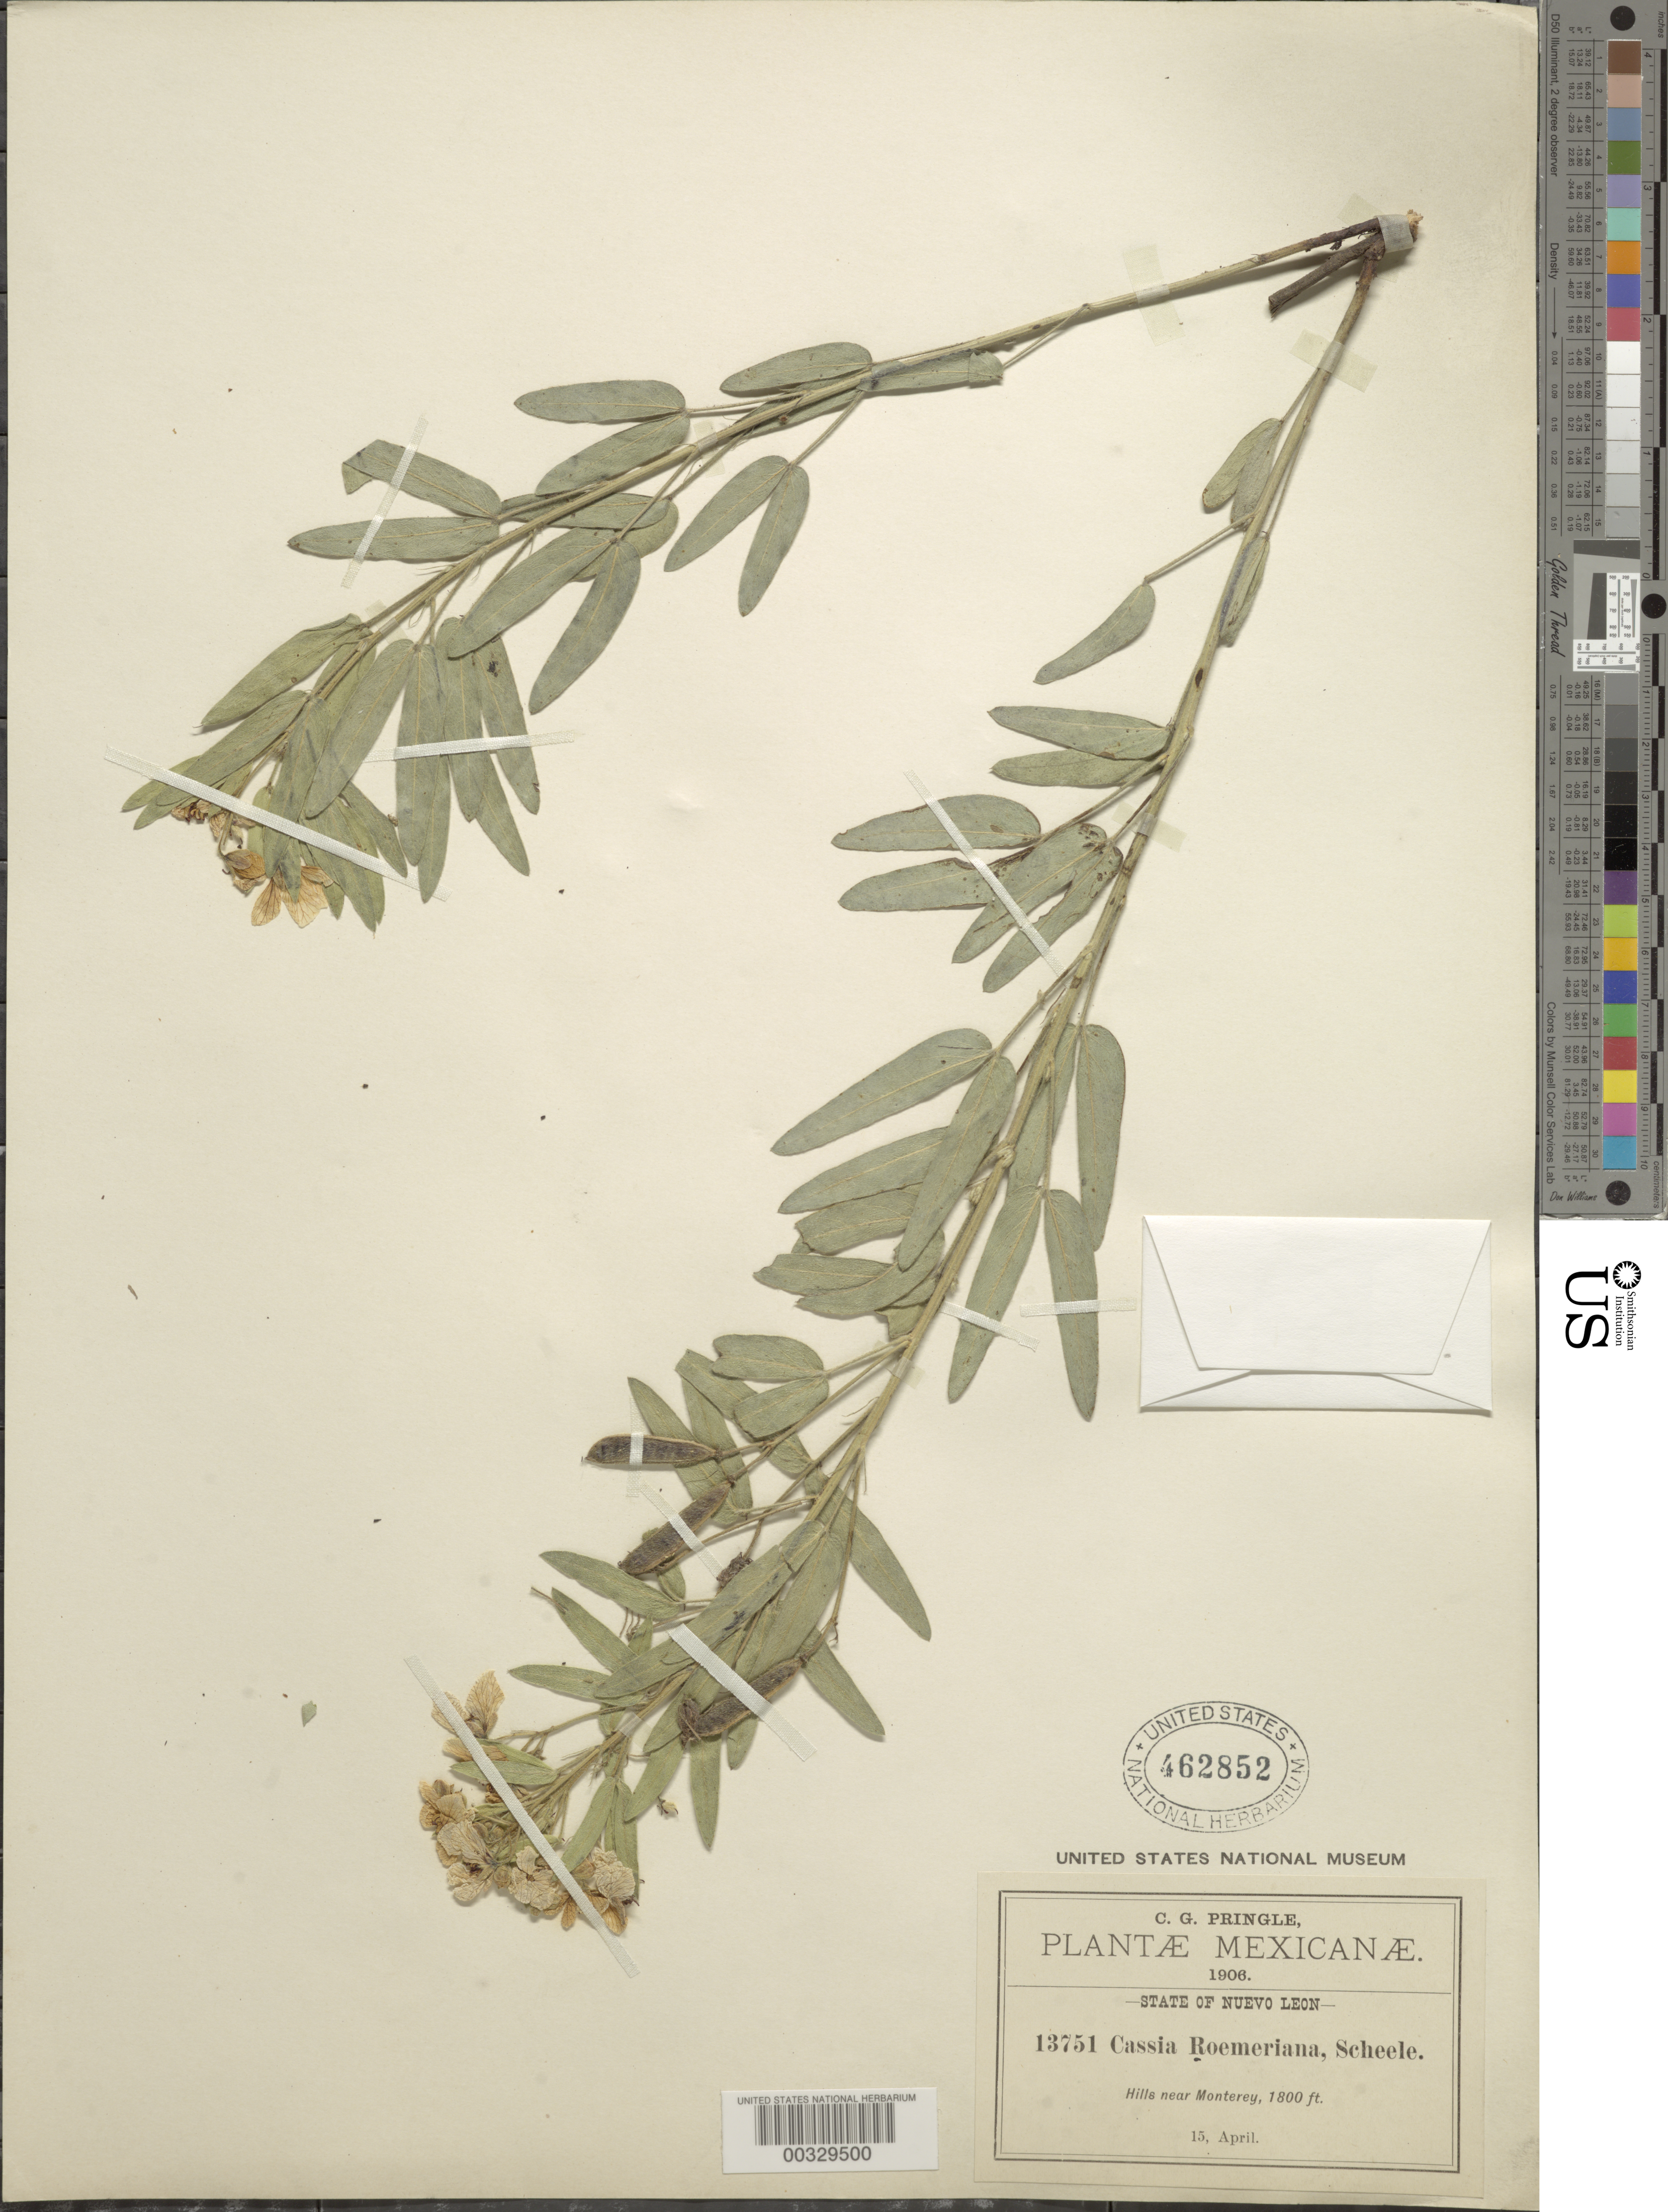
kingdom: Plantae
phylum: Tracheophyta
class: Magnoliopsida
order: Fabales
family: Fabaceae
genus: Senna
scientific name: Senna roemeriana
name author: (Scheele) H.S. Irwin & Barneby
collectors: C. G. Pringle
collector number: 13751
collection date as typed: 15 Apr 1906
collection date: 1906-04-15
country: Mexico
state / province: Nuevo León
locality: Near monterey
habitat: Hills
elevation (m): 549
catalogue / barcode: US 462852